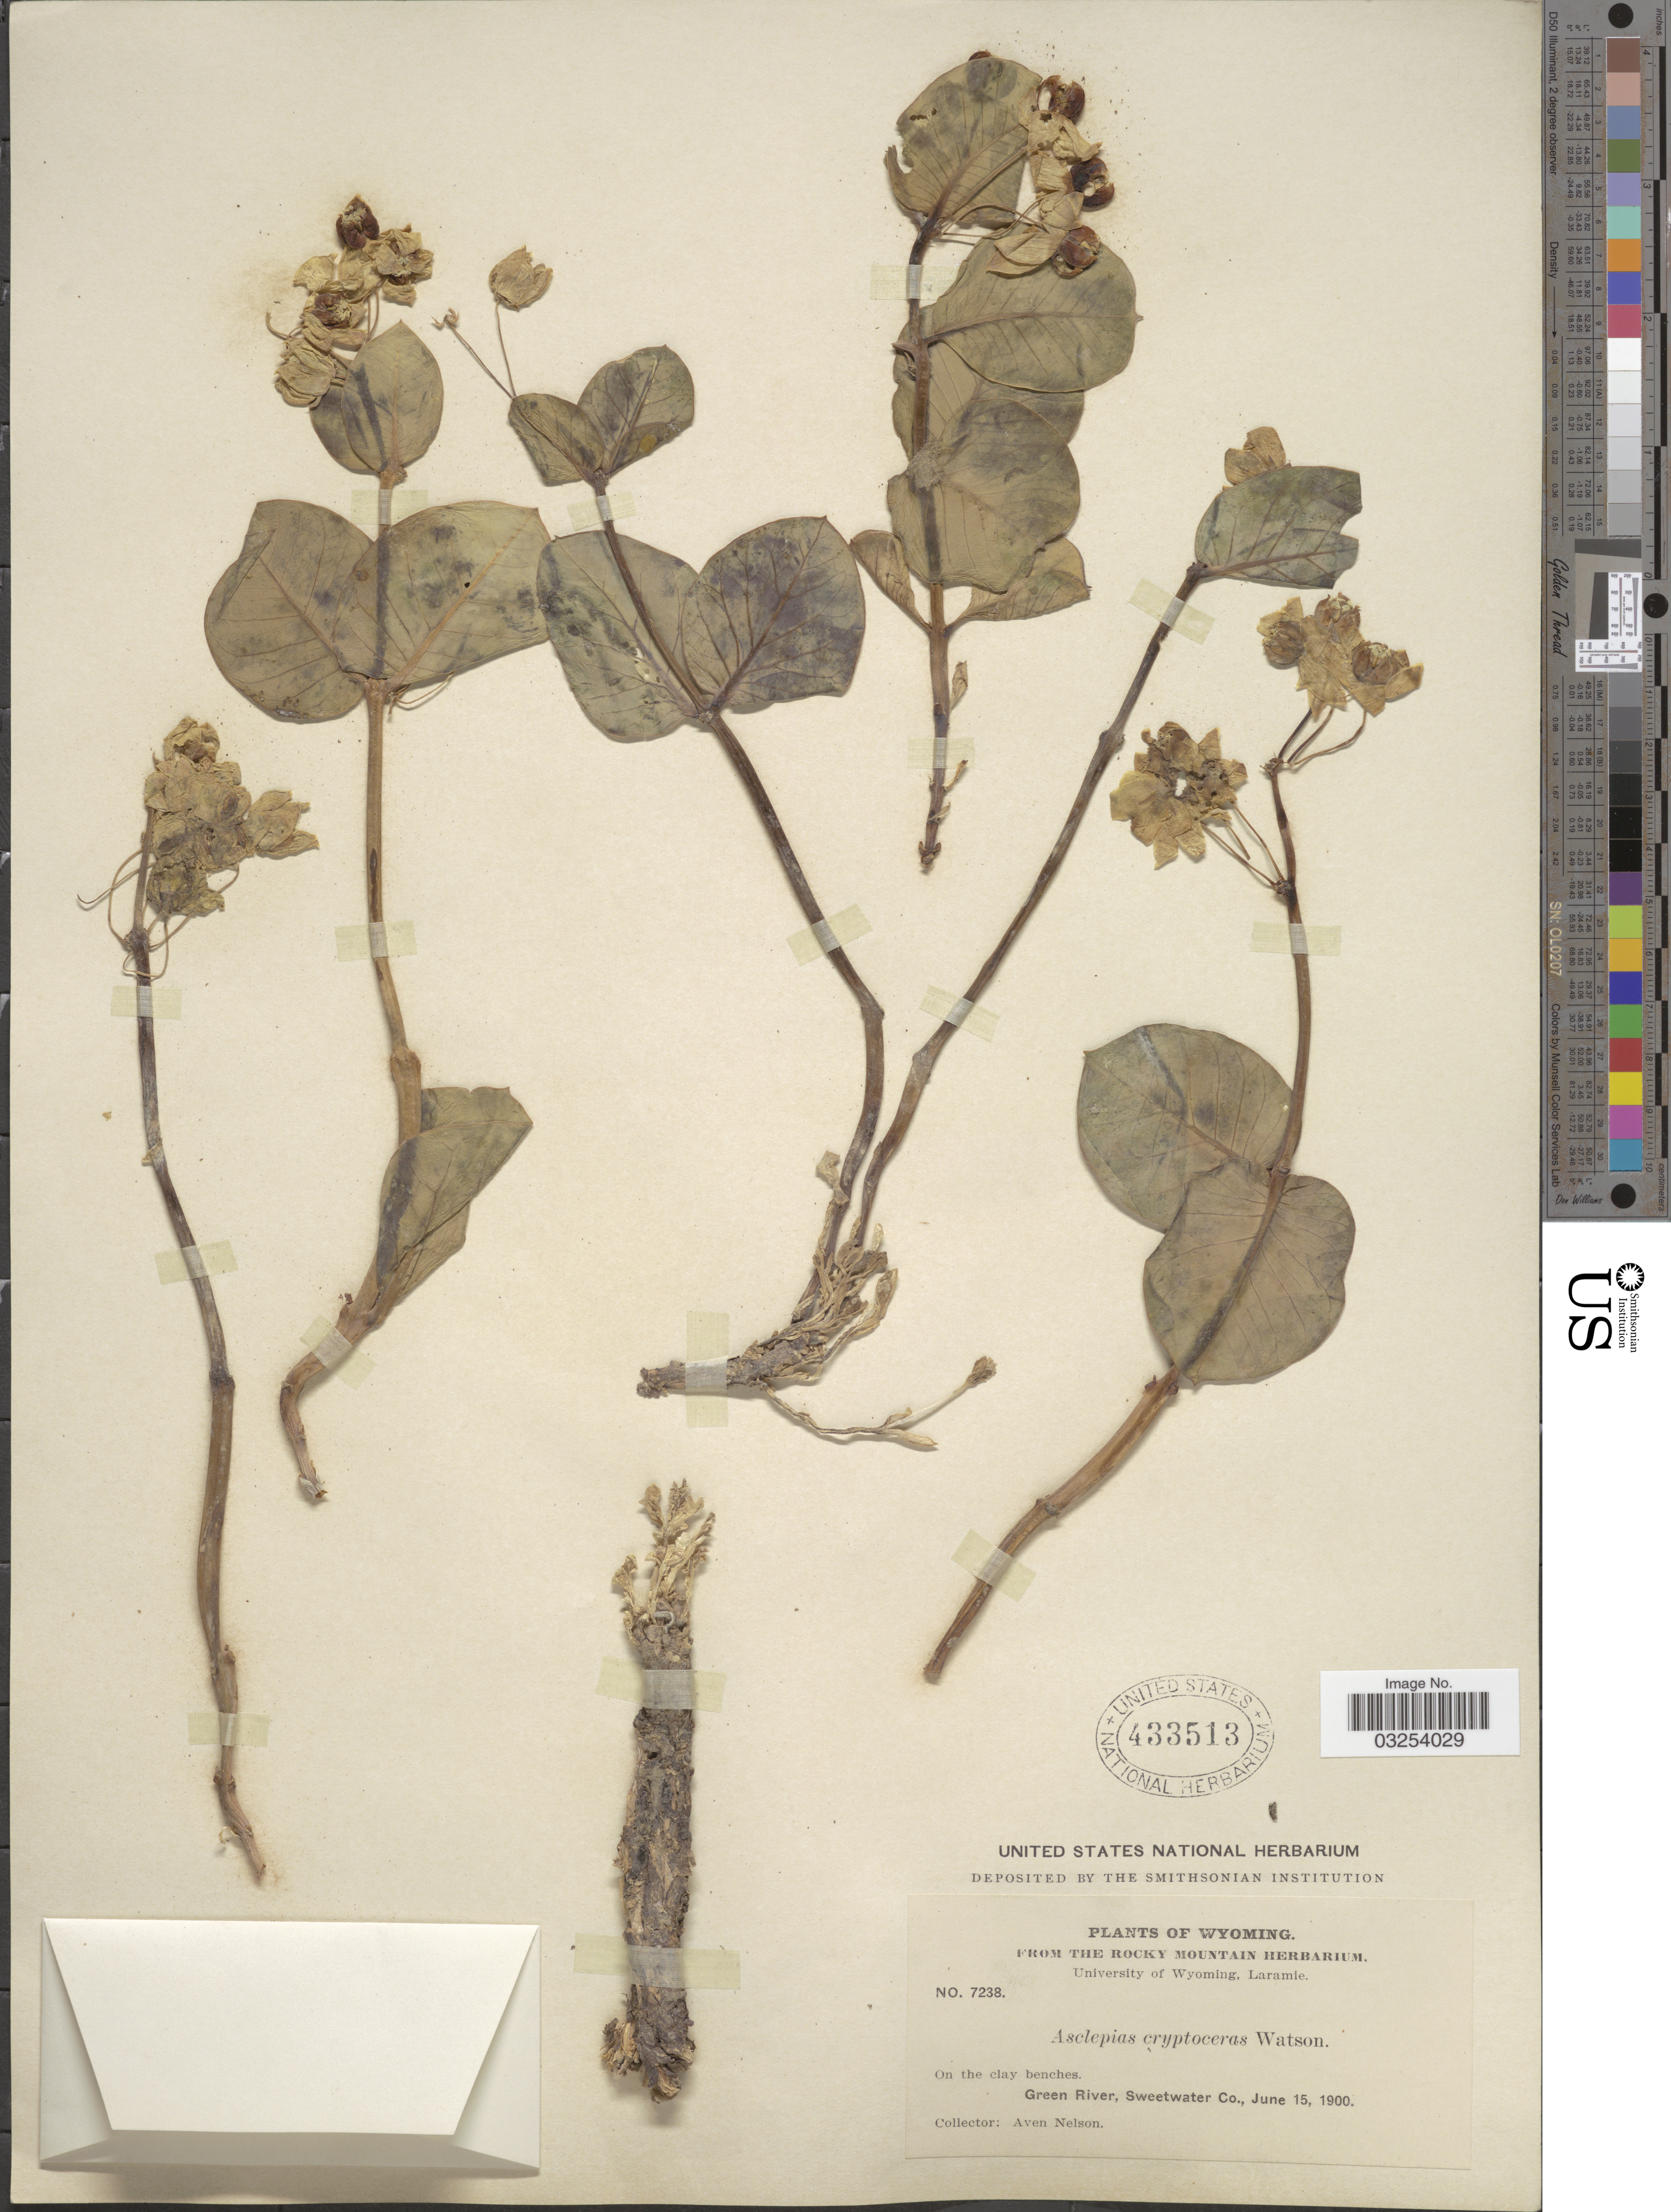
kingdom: Plantae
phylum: Tracheophyta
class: Magnoliopsida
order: Gentianales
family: Apocynaceae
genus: Asclepias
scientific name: Asclepias cryptoceras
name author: S. Watson in C. King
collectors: A. Nelson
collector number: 7238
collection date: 1900-06-15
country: United States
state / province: Wyoming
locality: Green River, Sweetwater Co.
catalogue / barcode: US 433513